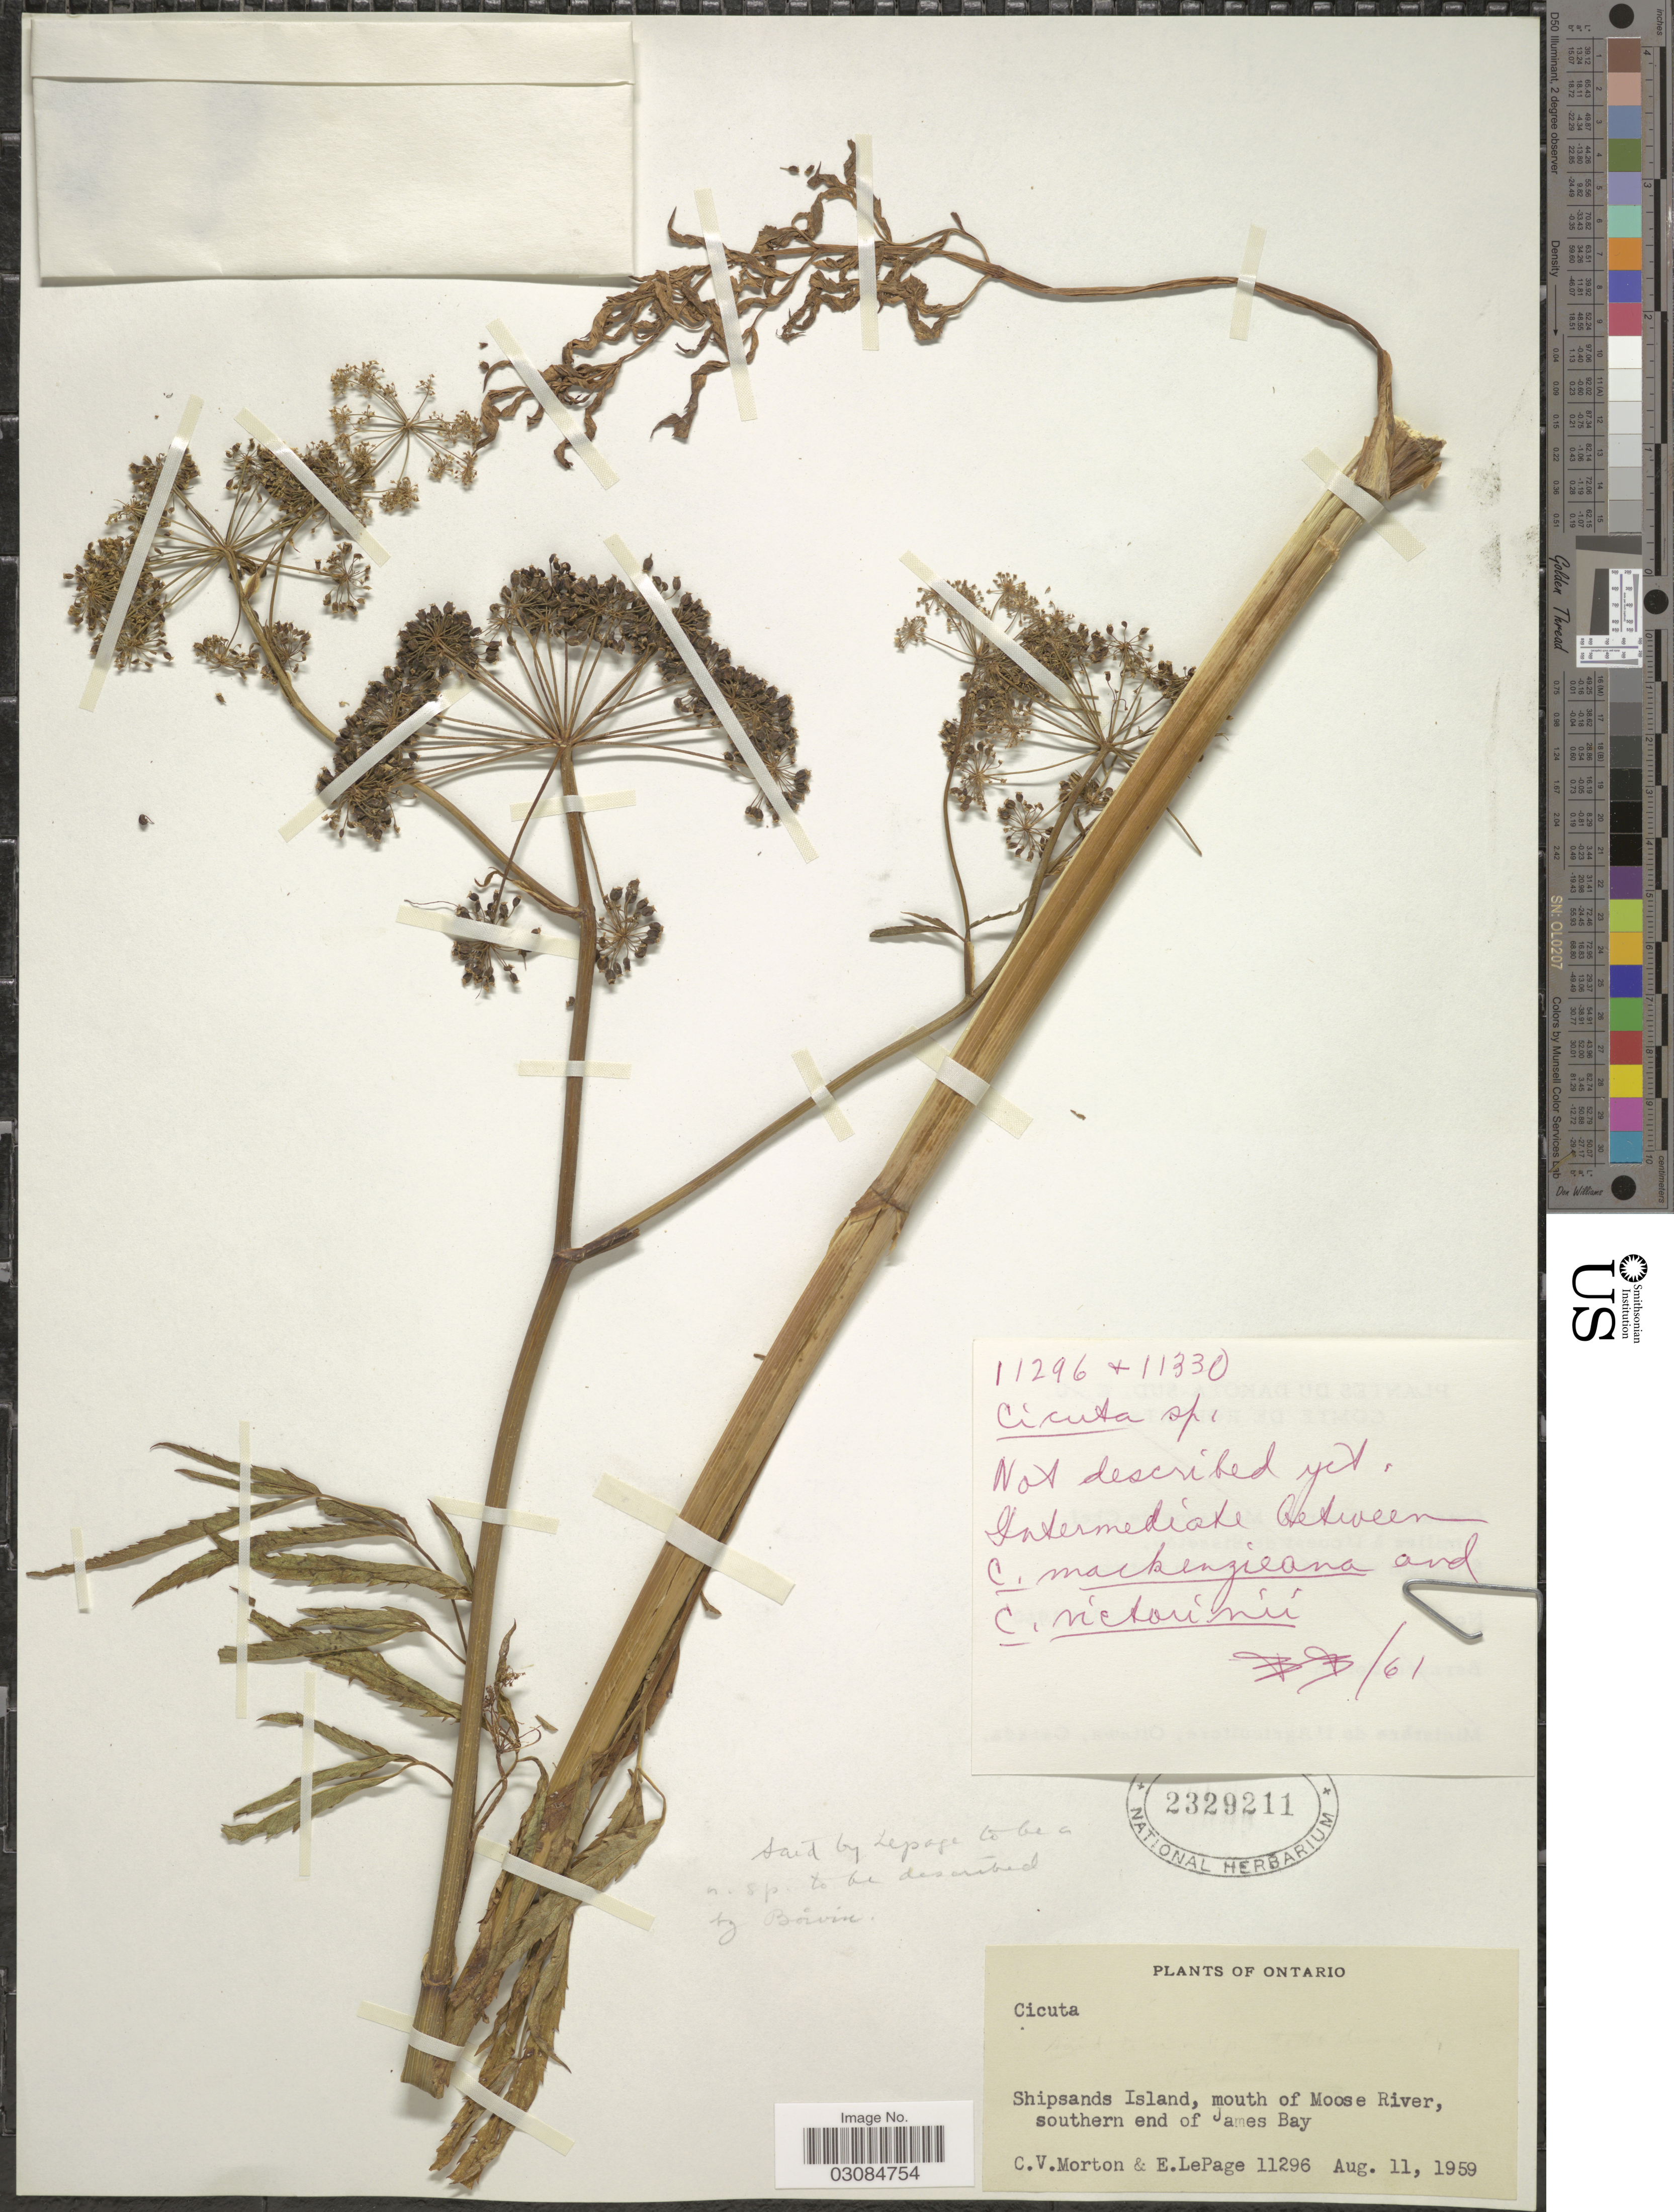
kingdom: Plantae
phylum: Tracheophyta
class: Magnoliopsida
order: Apiales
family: Apiaceae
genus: Cicuta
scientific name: Cicuta sp.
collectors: C. V. Morton & E. Lepage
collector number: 11296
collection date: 1959-08-11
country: Canada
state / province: Ontario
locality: Shipsands Island, mouth of Moose River, southern end of James Bay.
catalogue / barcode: US 2329211